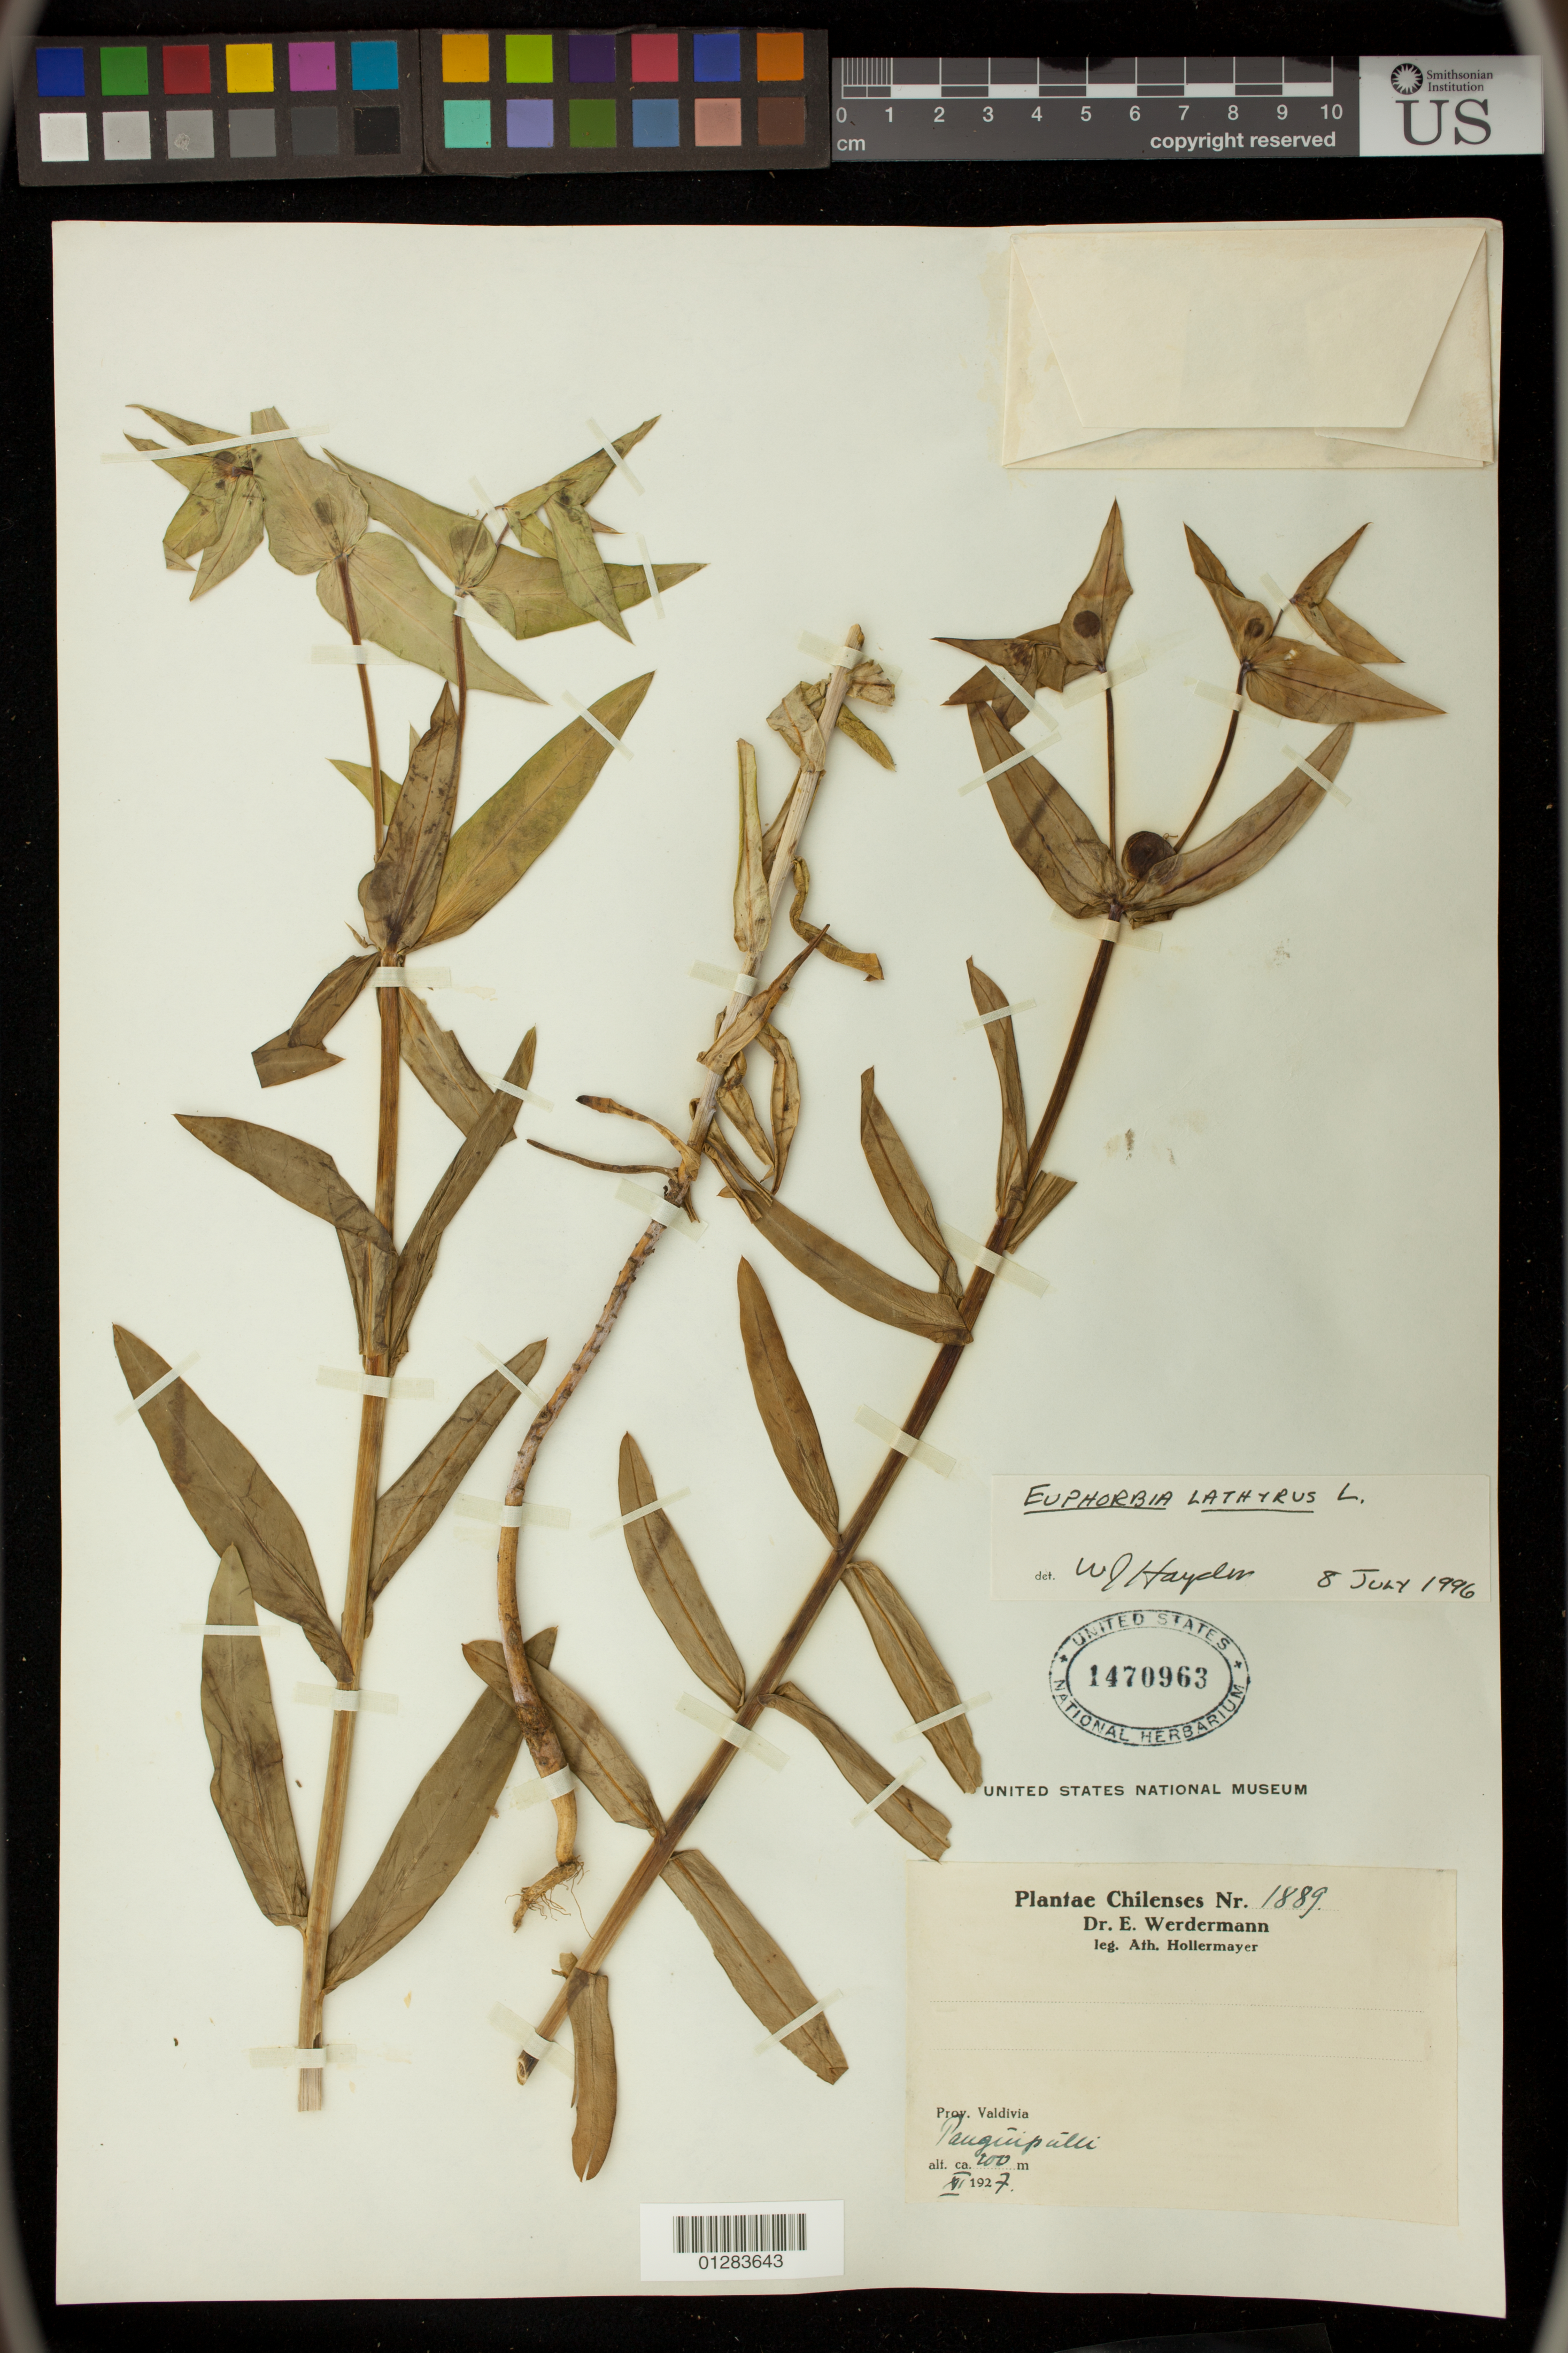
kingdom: Plantae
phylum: Tracheophyta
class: Magnoliopsida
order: Malpighiales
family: Euphorbiaceae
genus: Euphorbia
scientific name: Euphorbia lathyris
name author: L.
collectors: A. Hollermayer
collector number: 1889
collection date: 1927-12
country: Chile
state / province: Los Ríos (XIV)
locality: Prov. Valdivia, Panguipulli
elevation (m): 200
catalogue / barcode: US 1470963